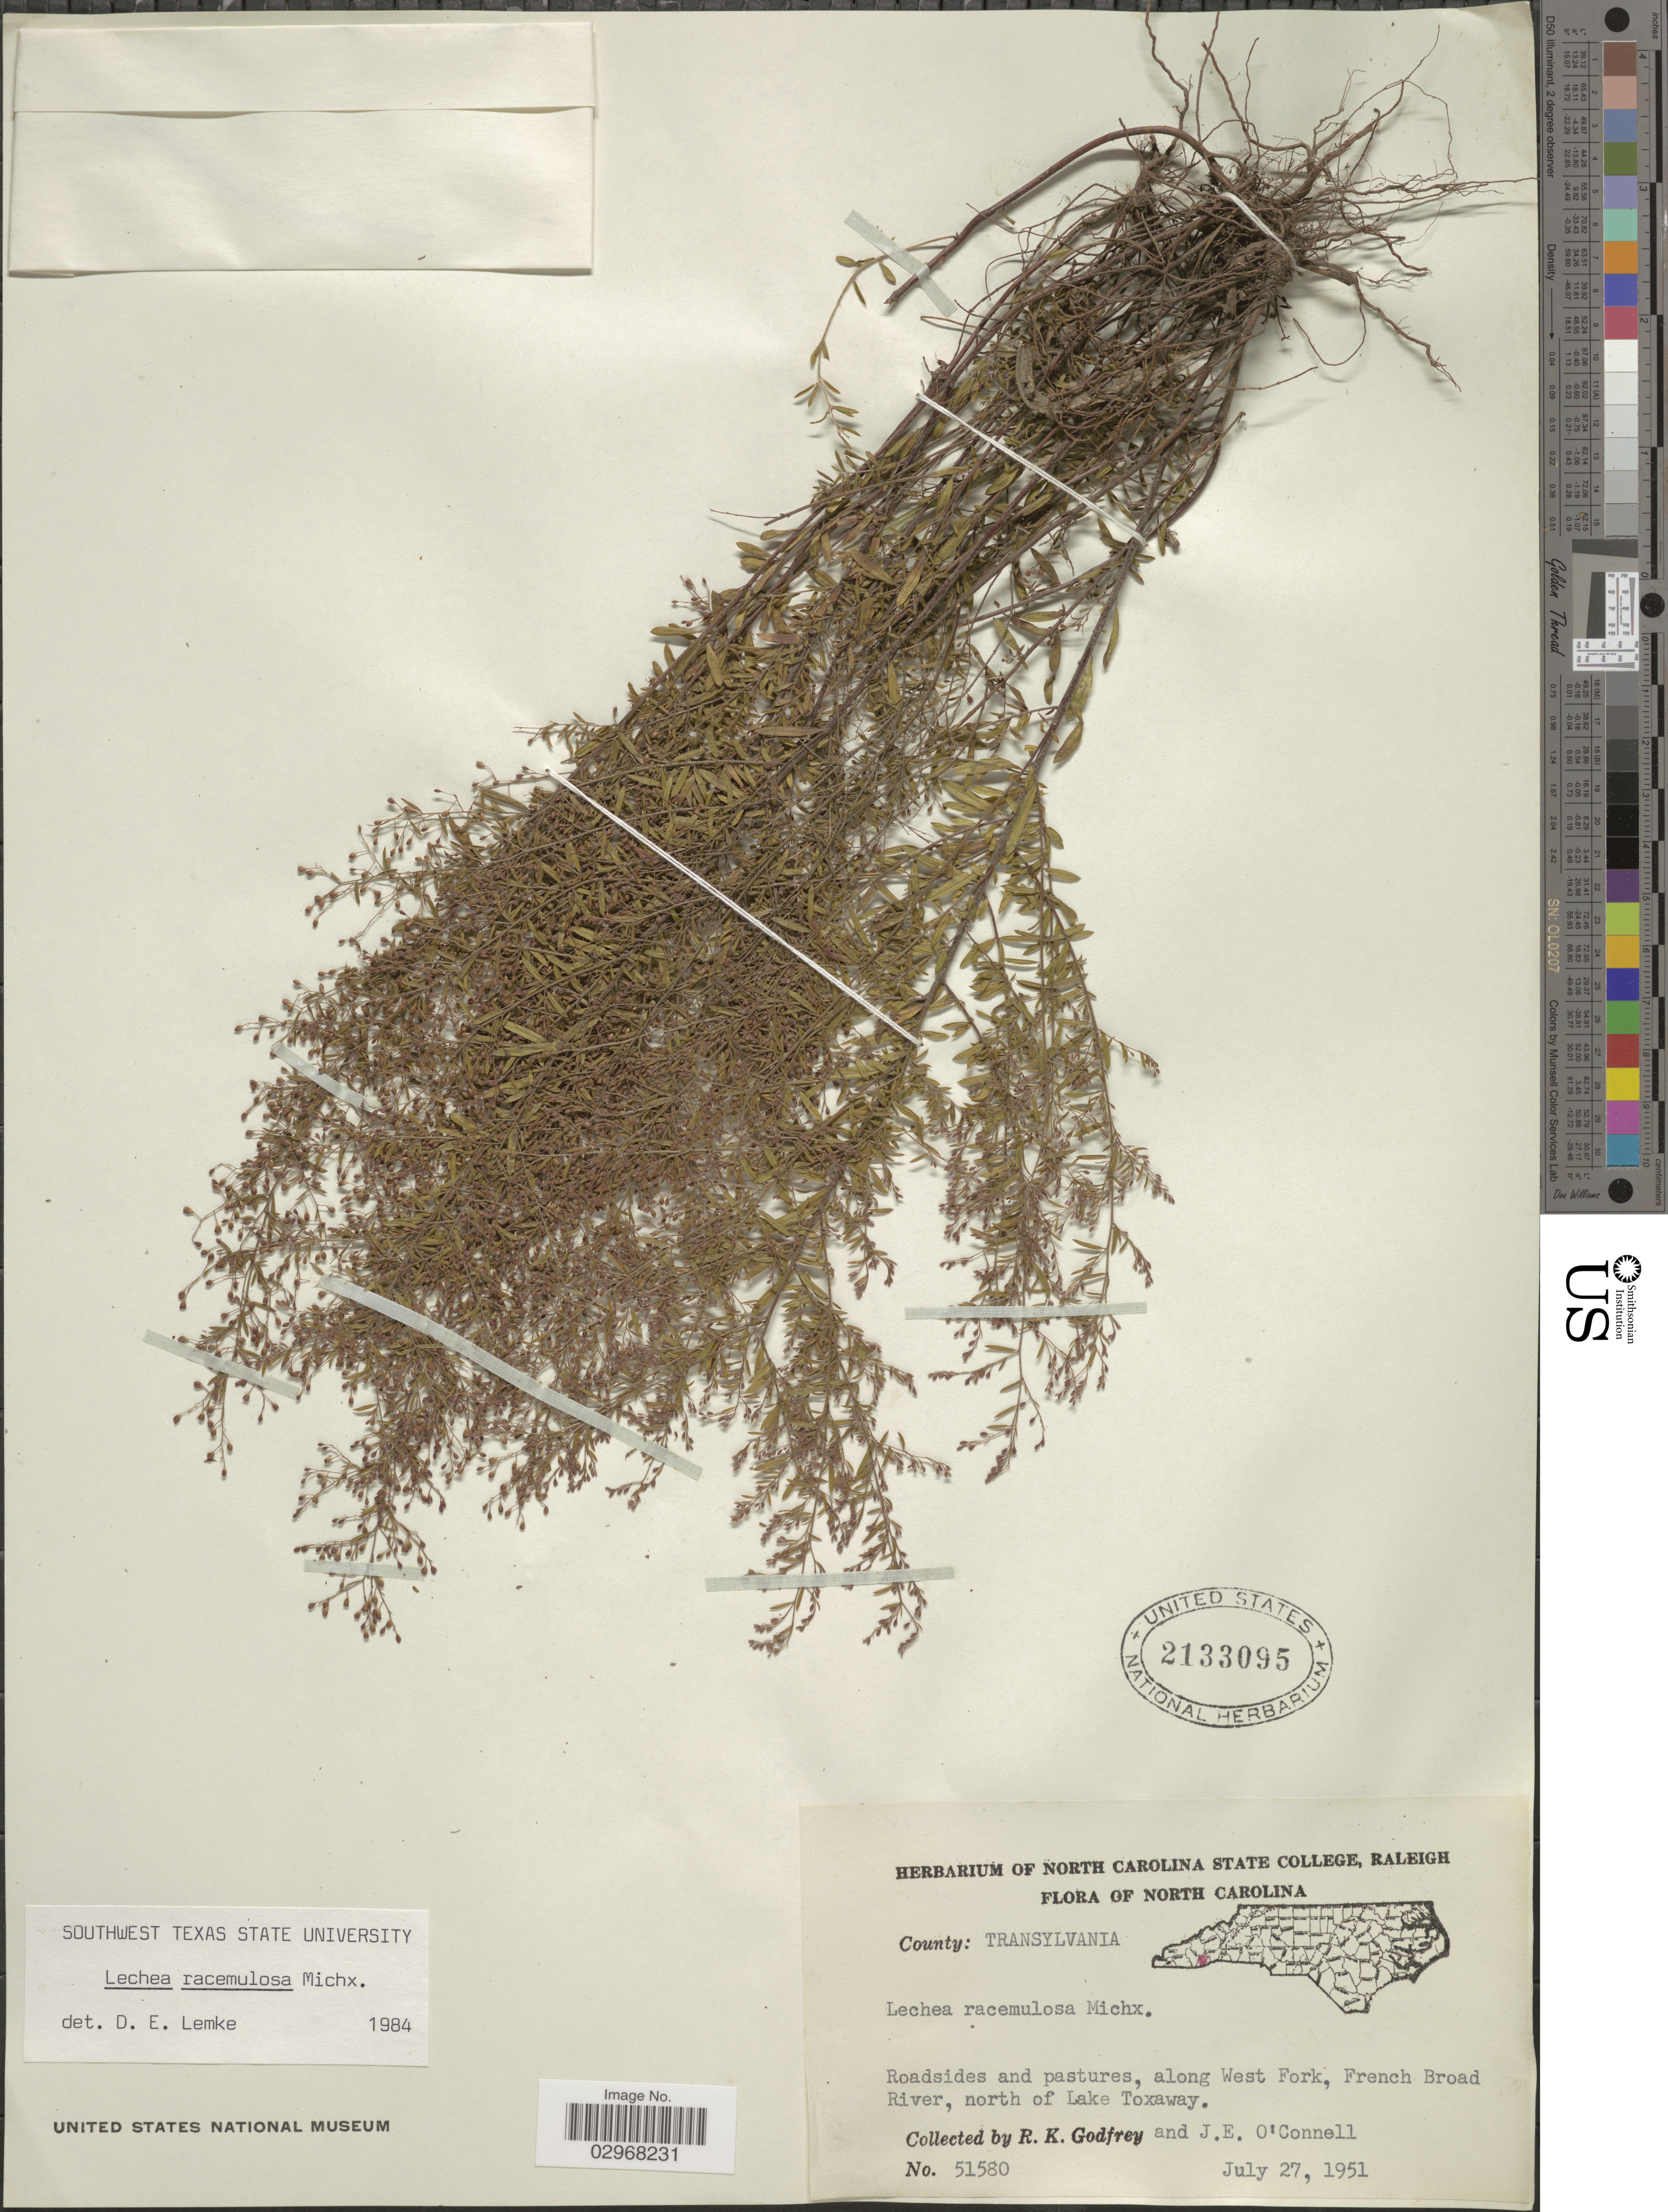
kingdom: Plantae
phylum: Tracheophyta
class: Magnoliopsida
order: Malvales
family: Cistaceae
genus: Lechea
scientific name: Lechea racemulosa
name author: Michx.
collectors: R. K. Godfrey & J. O'Connell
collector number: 51580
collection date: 1951-07-27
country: United States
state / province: North Carolina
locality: County: Transylvania. Roadsides and pastures, along West Fork, French Broad River, north of Lake Toxaway.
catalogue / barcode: US 2133095